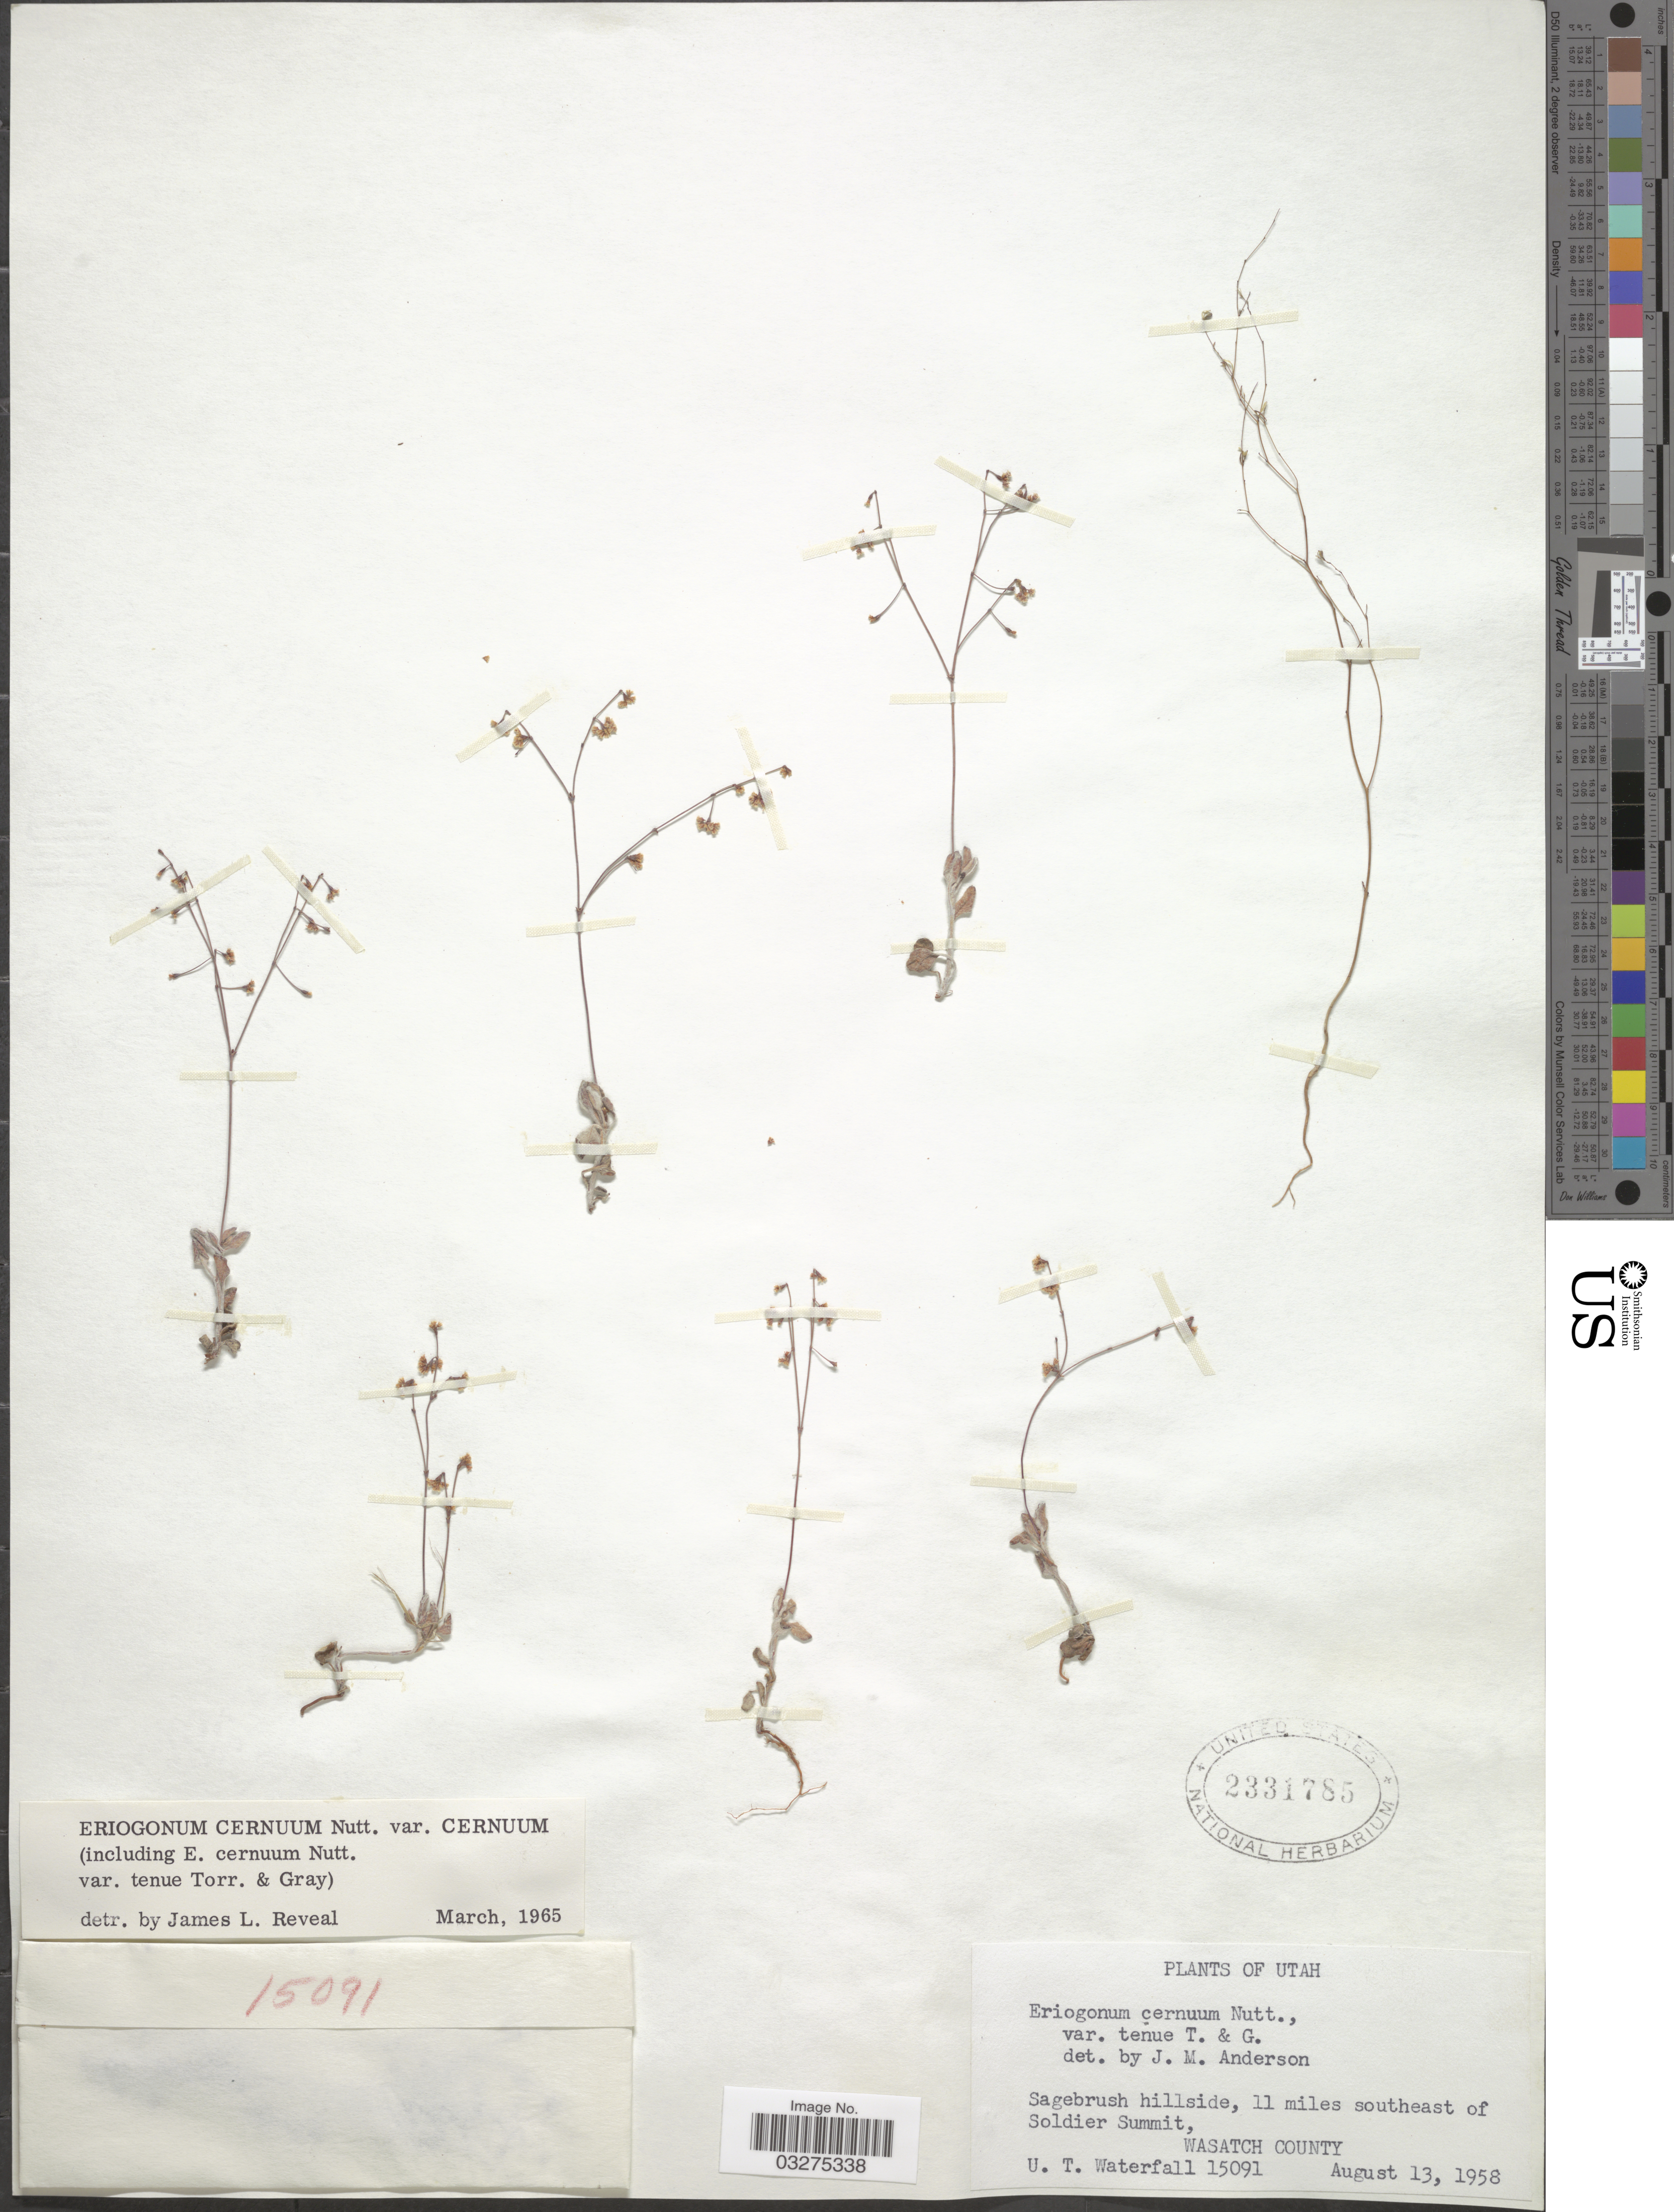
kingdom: Plantae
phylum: Tracheophyta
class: Magnoliopsida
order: Caryophyllales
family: Polygonaceae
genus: Eriogonum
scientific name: Eriogonum cernuum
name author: Nutt.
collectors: U. T. Waterfall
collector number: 15091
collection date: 1958-08-13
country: United States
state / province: Utah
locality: Sagebrush hillside, 11 miles southeast of Soldier Summit, Wasatch County.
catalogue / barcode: US 2331785